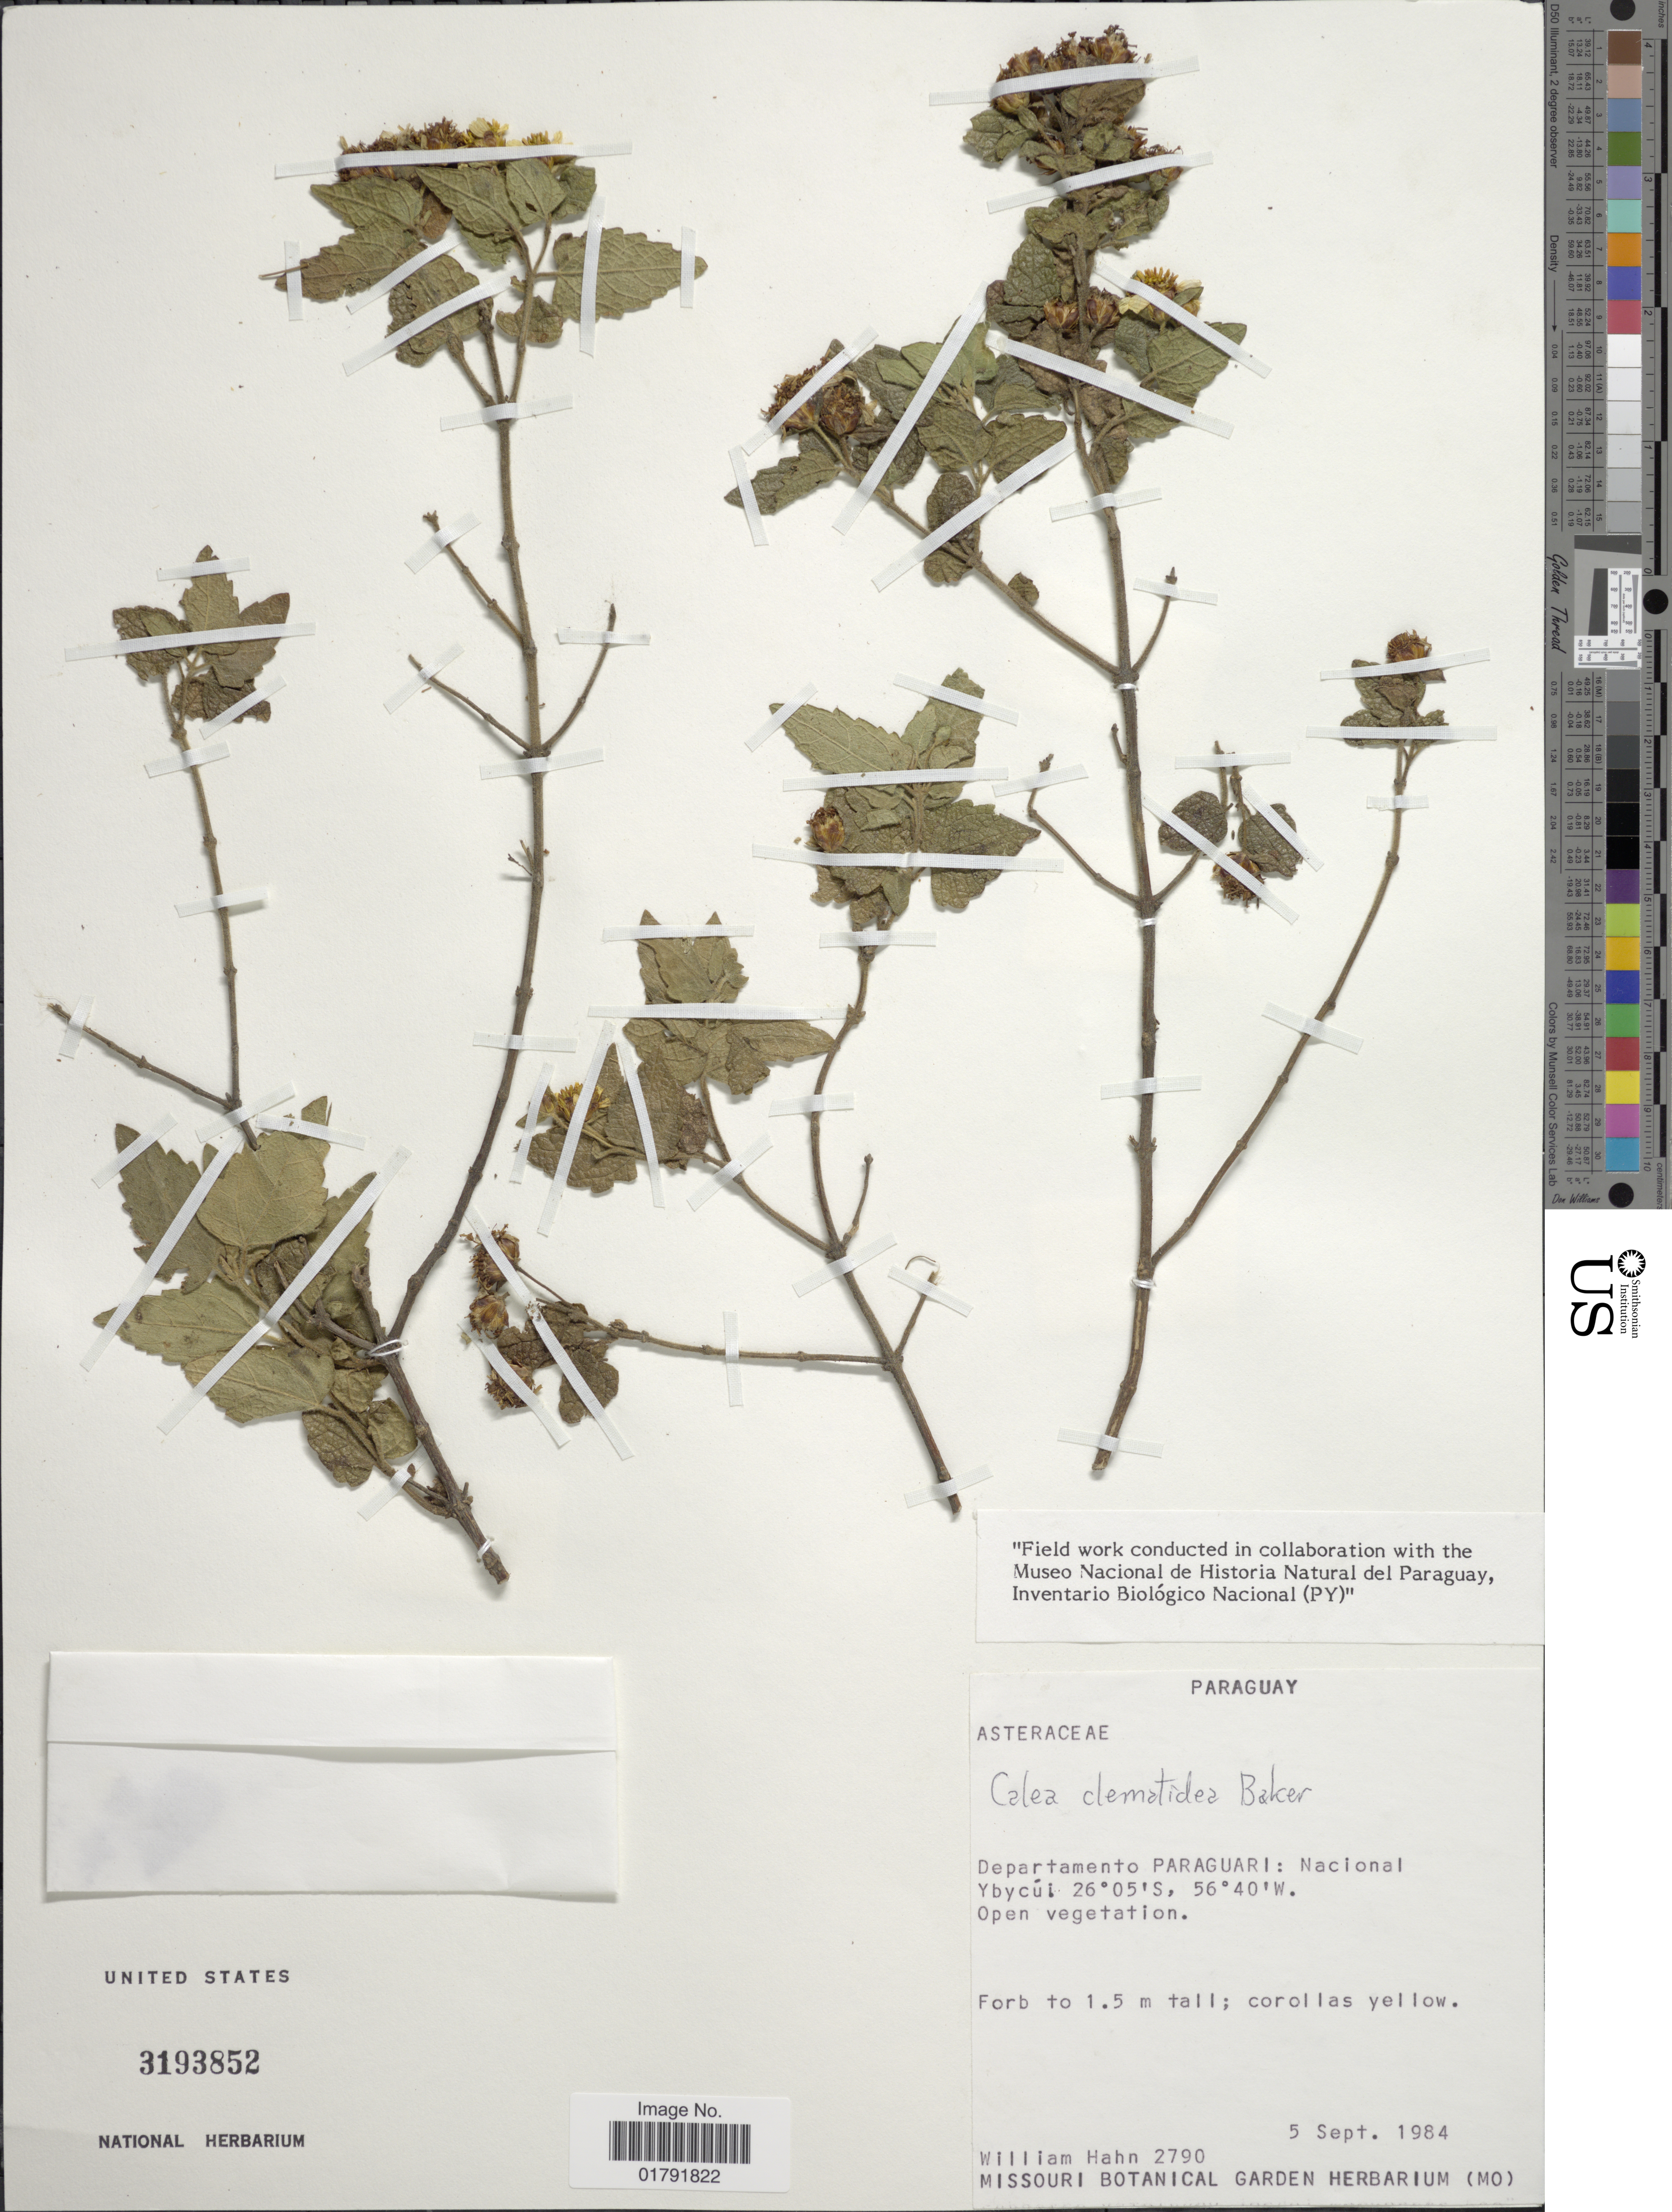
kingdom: Plantae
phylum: Tracheophyta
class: Magnoliopsida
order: Asterales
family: Asteraceae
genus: Calea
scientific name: Calea clematidea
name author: Baker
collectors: W. Hahn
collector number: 2790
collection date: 1984-09-05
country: Paraguay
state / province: Paraguari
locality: Nacional Ybycui.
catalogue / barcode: US 3193852